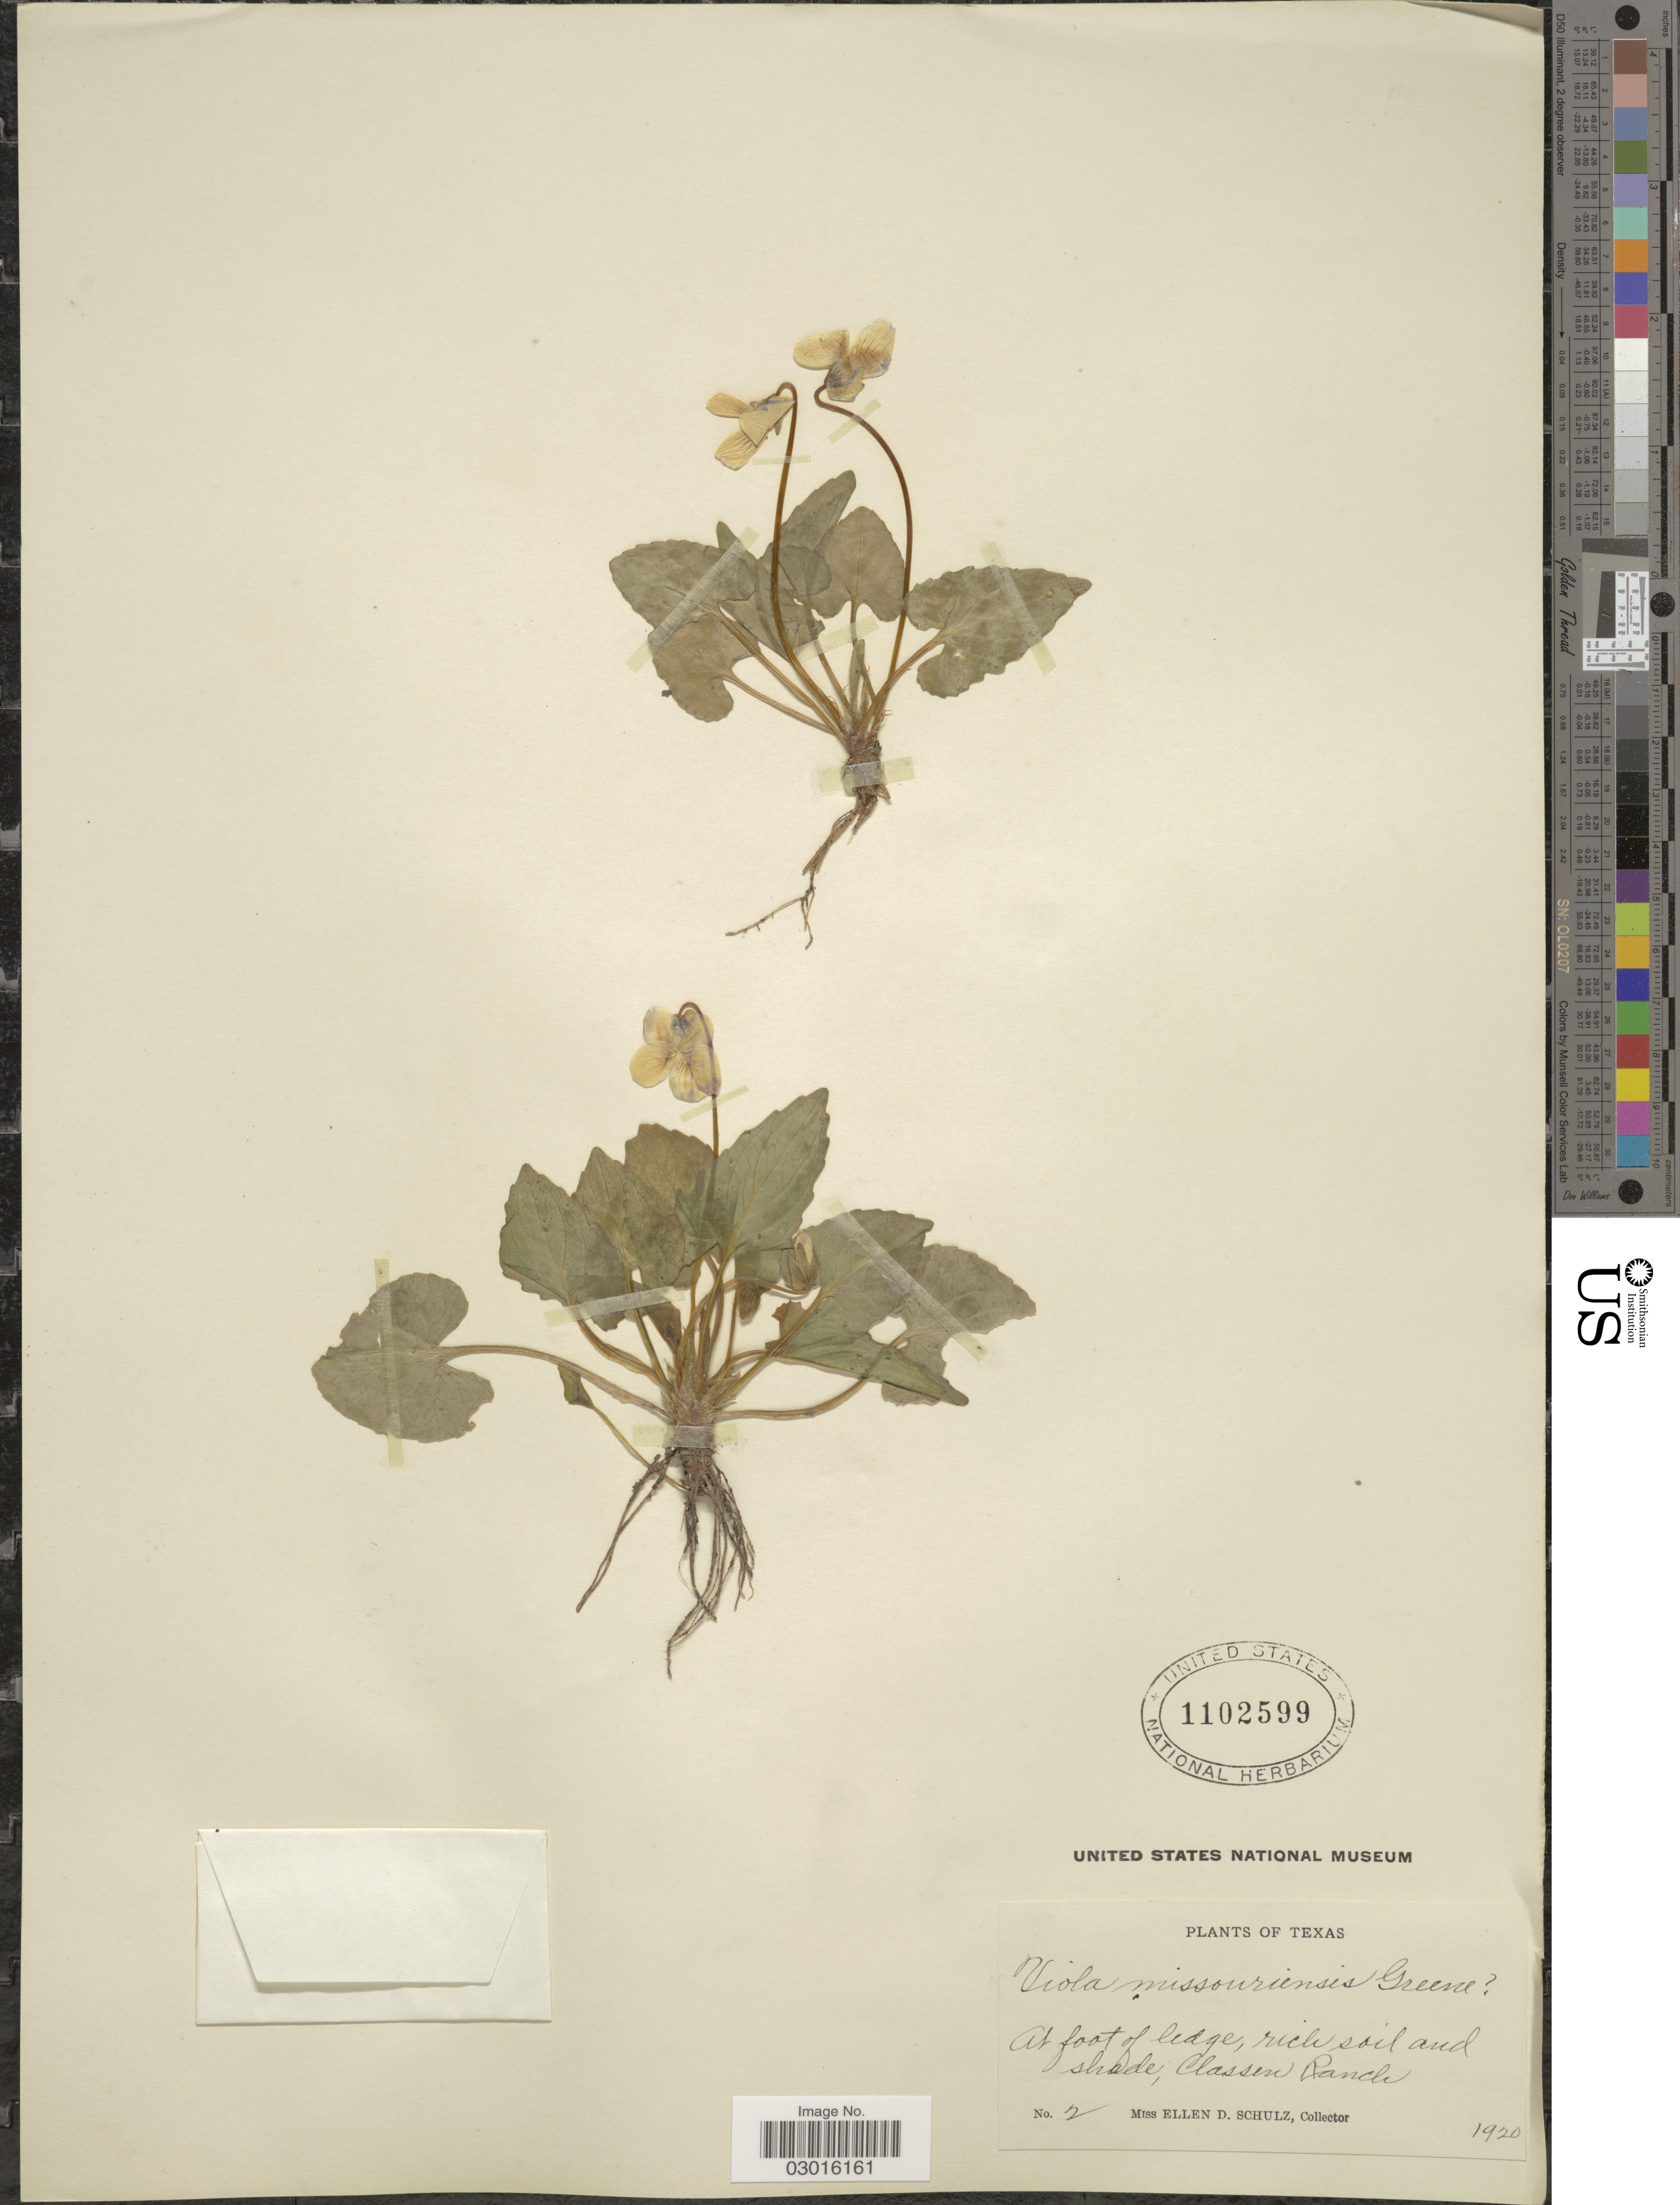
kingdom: Plantae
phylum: Tracheophyta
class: Magnoliopsida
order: Malpighiales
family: Violaceae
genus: Viola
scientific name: Viola missouriensis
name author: Greene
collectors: E. D. Schulz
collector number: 2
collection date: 1920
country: United States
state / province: Texas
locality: At foot of ledge, rich soil and shade, Classen Ranch.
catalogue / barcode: US 1102599